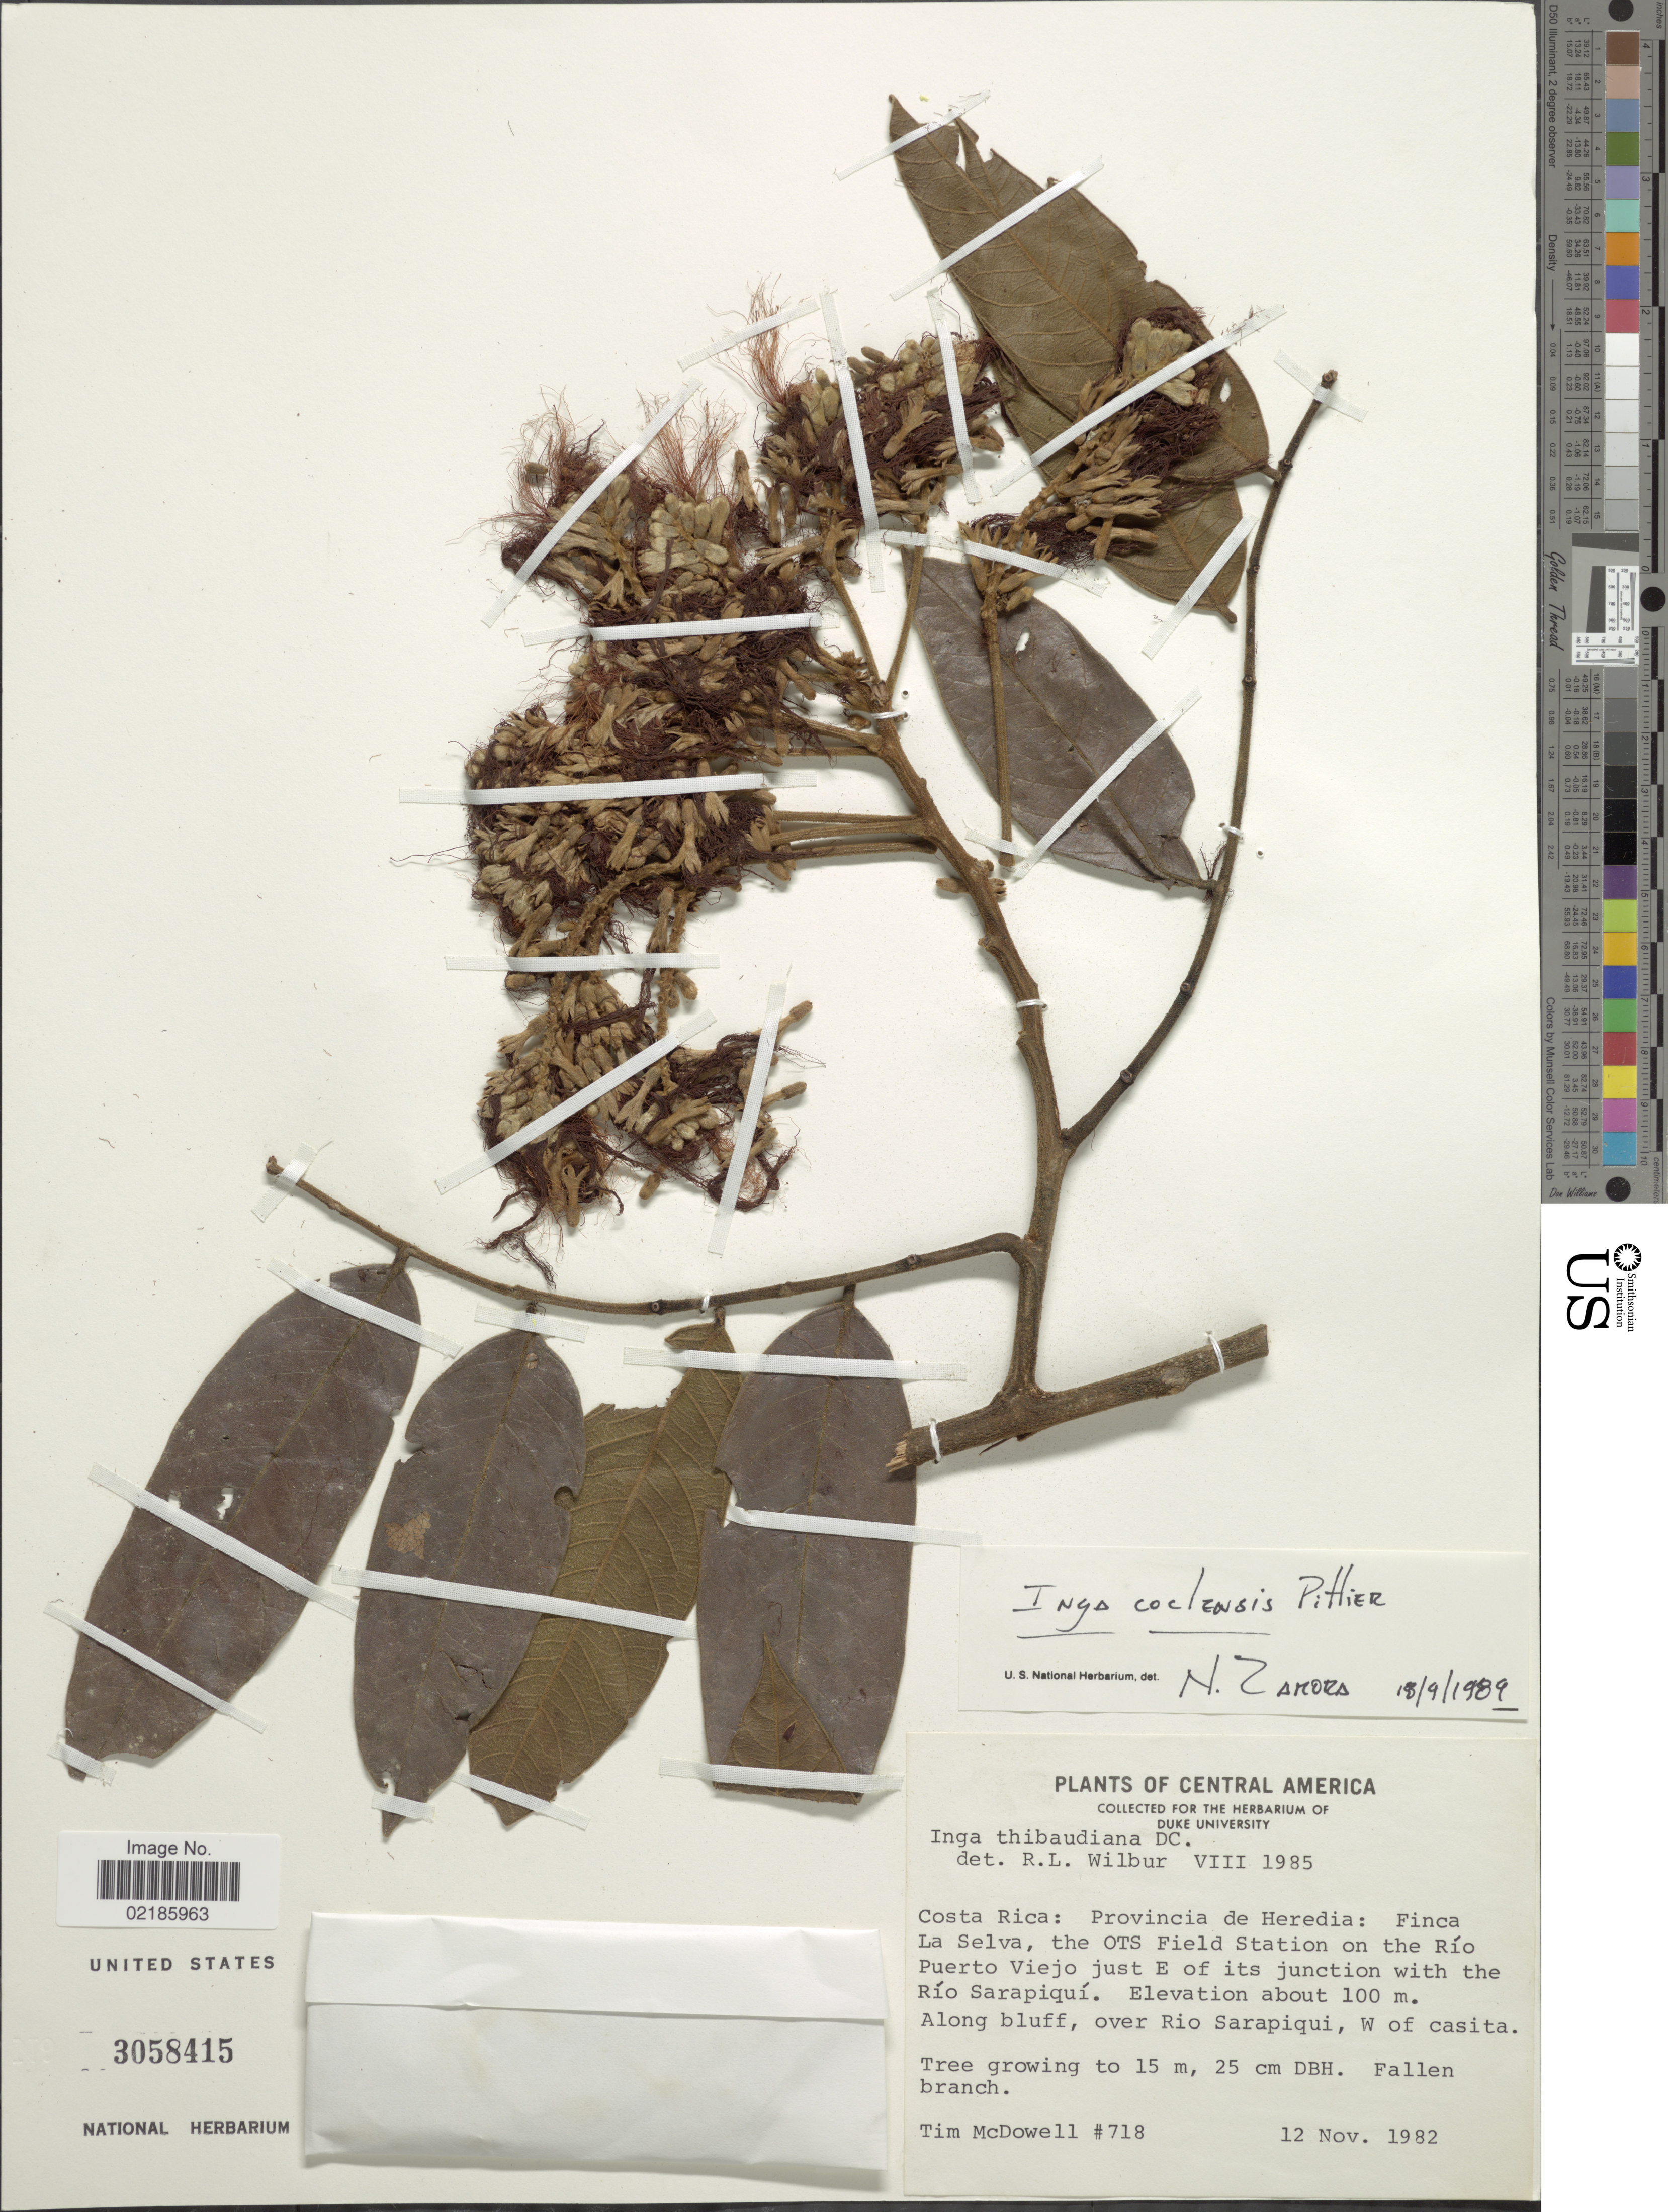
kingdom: Plantae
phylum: Tracheophyta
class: Magnoliopsida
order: Fabales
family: Fabaceae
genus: Inga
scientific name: Inga cocleensis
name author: Pittier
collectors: T. McDowell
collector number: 718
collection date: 1982-11-12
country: Costa Rica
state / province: Heredia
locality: Finca La Selva, The OTS Field Station on the Rio Puerto Viejo just E. of its junction with the Rio Sarapiqui. Along bluff, over Rio Sarapiqui, W. of casita.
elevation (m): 100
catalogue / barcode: US 3058415